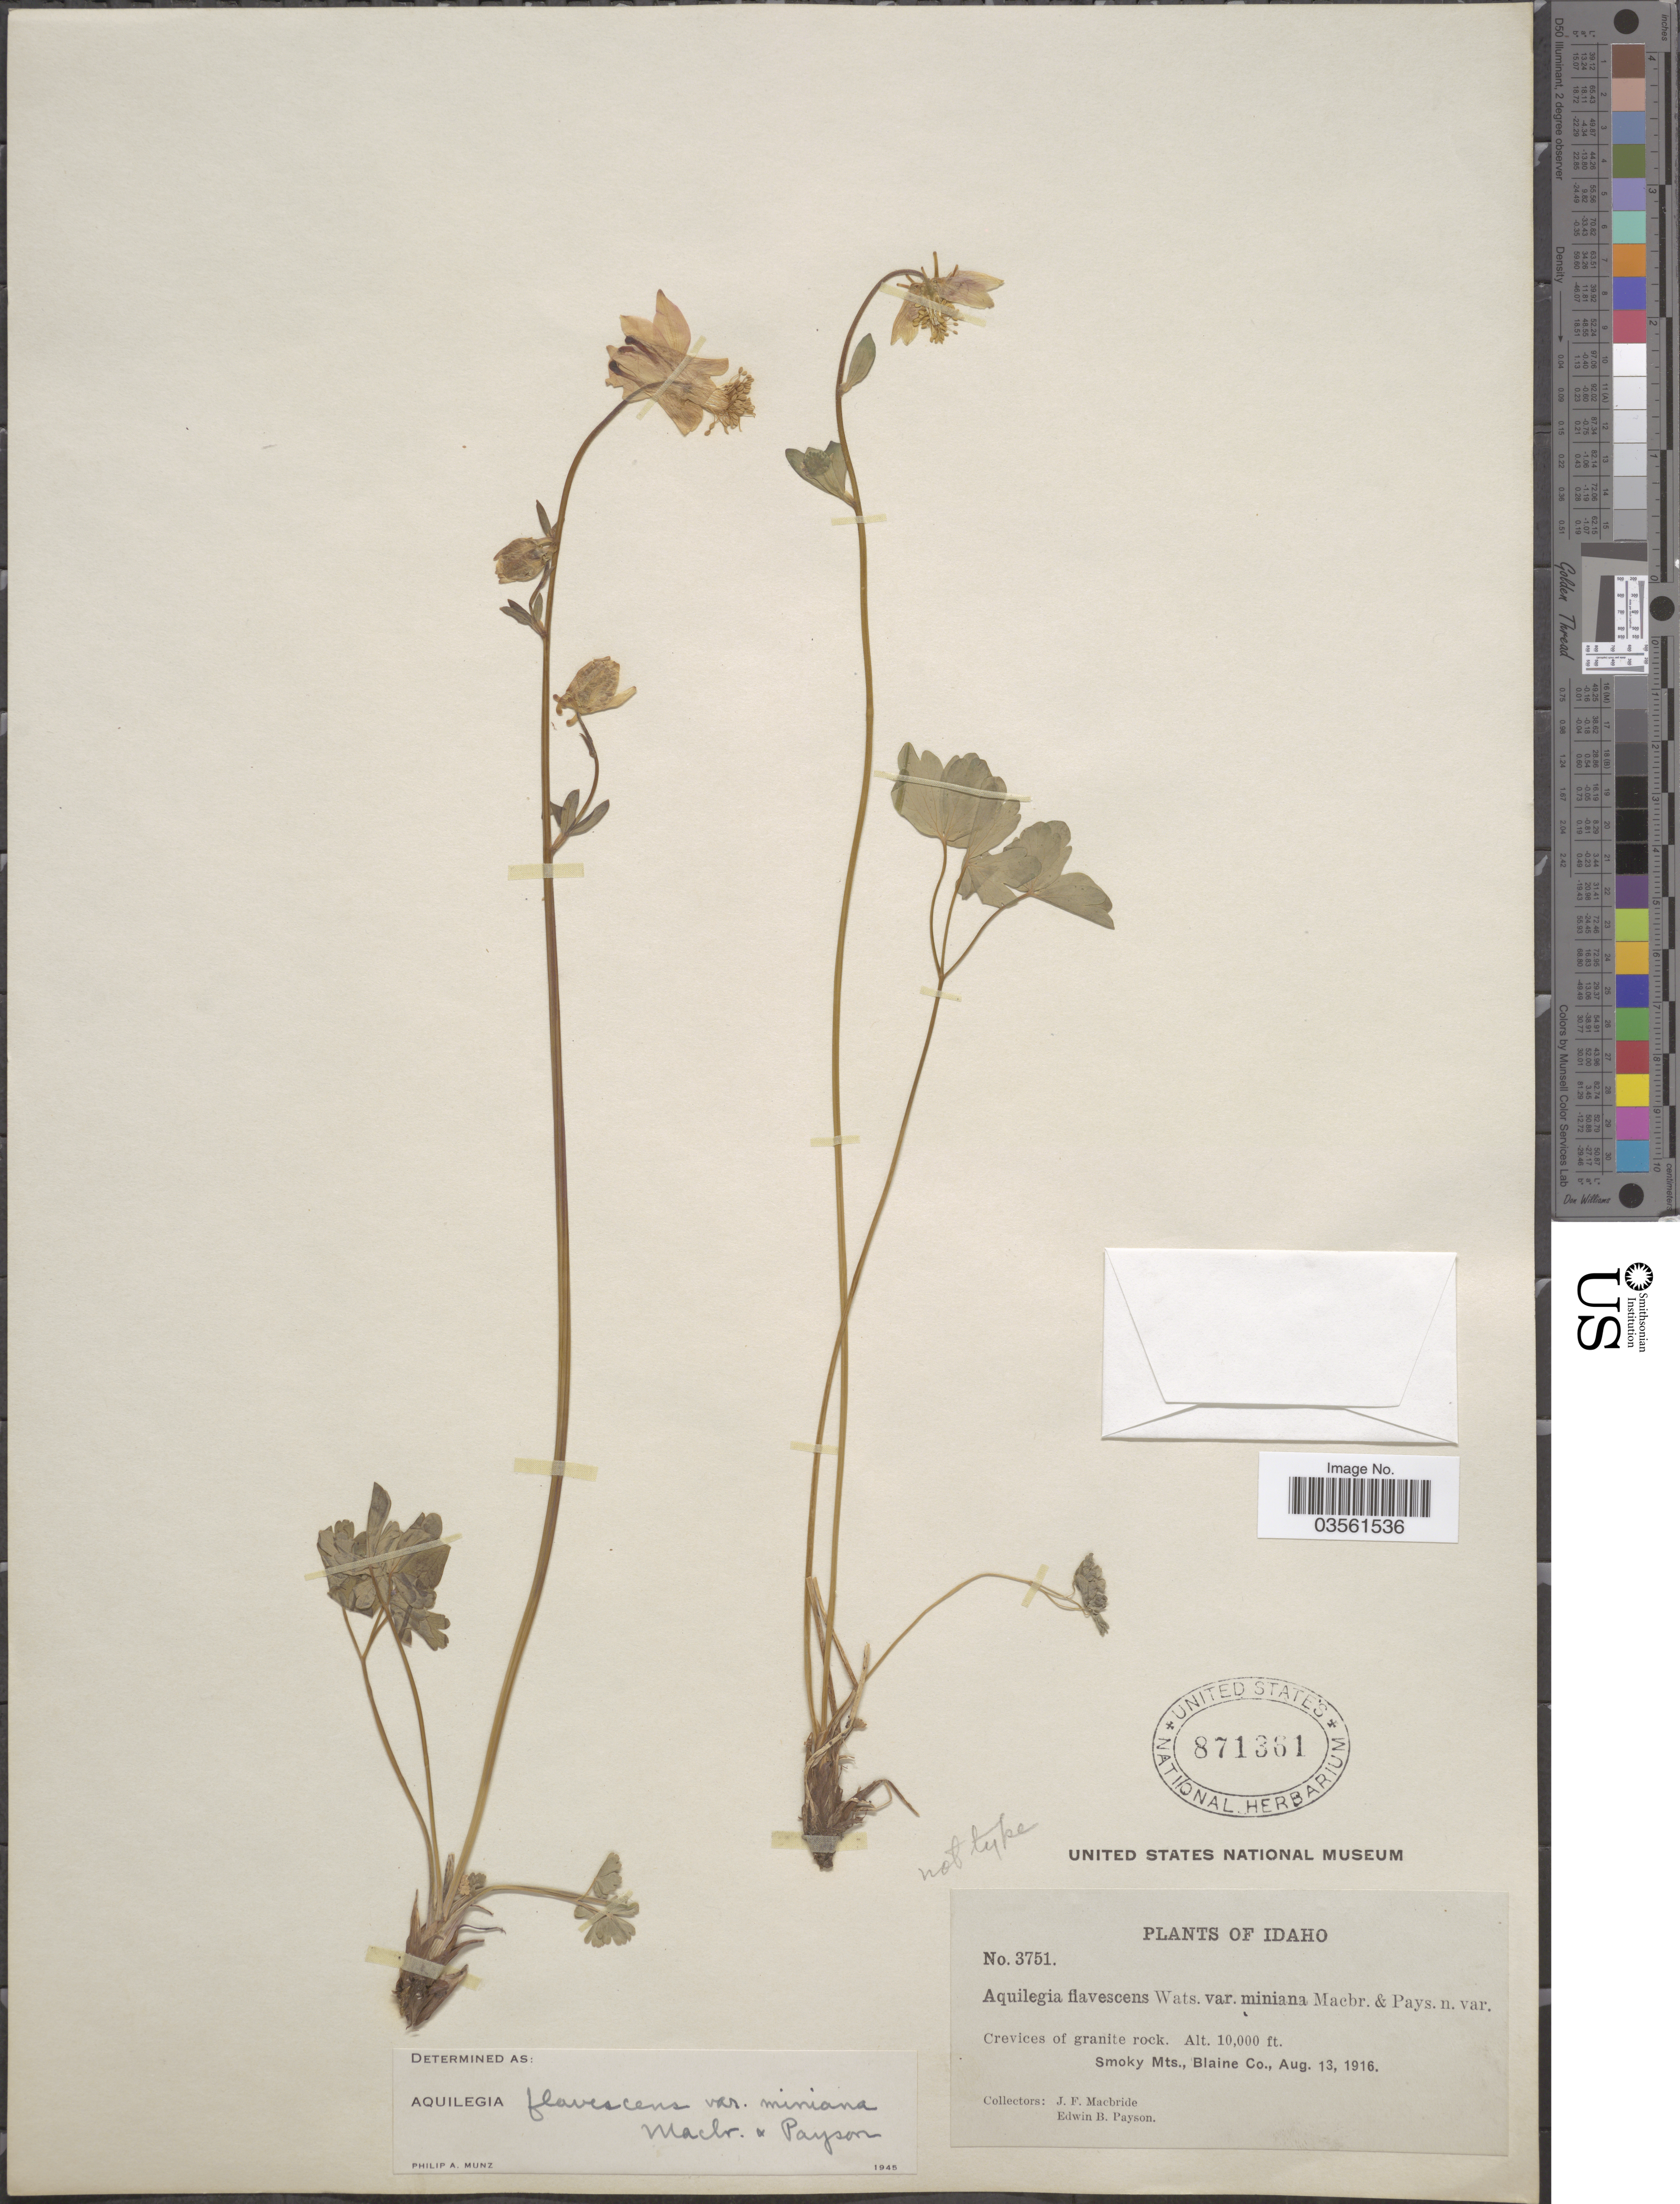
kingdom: Plantae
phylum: Tracheophyta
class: Magnoliopsida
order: Ranunculales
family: Ranunculaceae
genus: Aquilegia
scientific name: Aquilegia flavescens var. miniana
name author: J.F. Macbr. & Payson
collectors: J. F. Macbride & E. B. Payson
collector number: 3751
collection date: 1916-08-13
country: United States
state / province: Idaho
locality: Crevices of granite rock. Smoky Mts., Blaine Co.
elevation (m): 3048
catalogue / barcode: US 871361